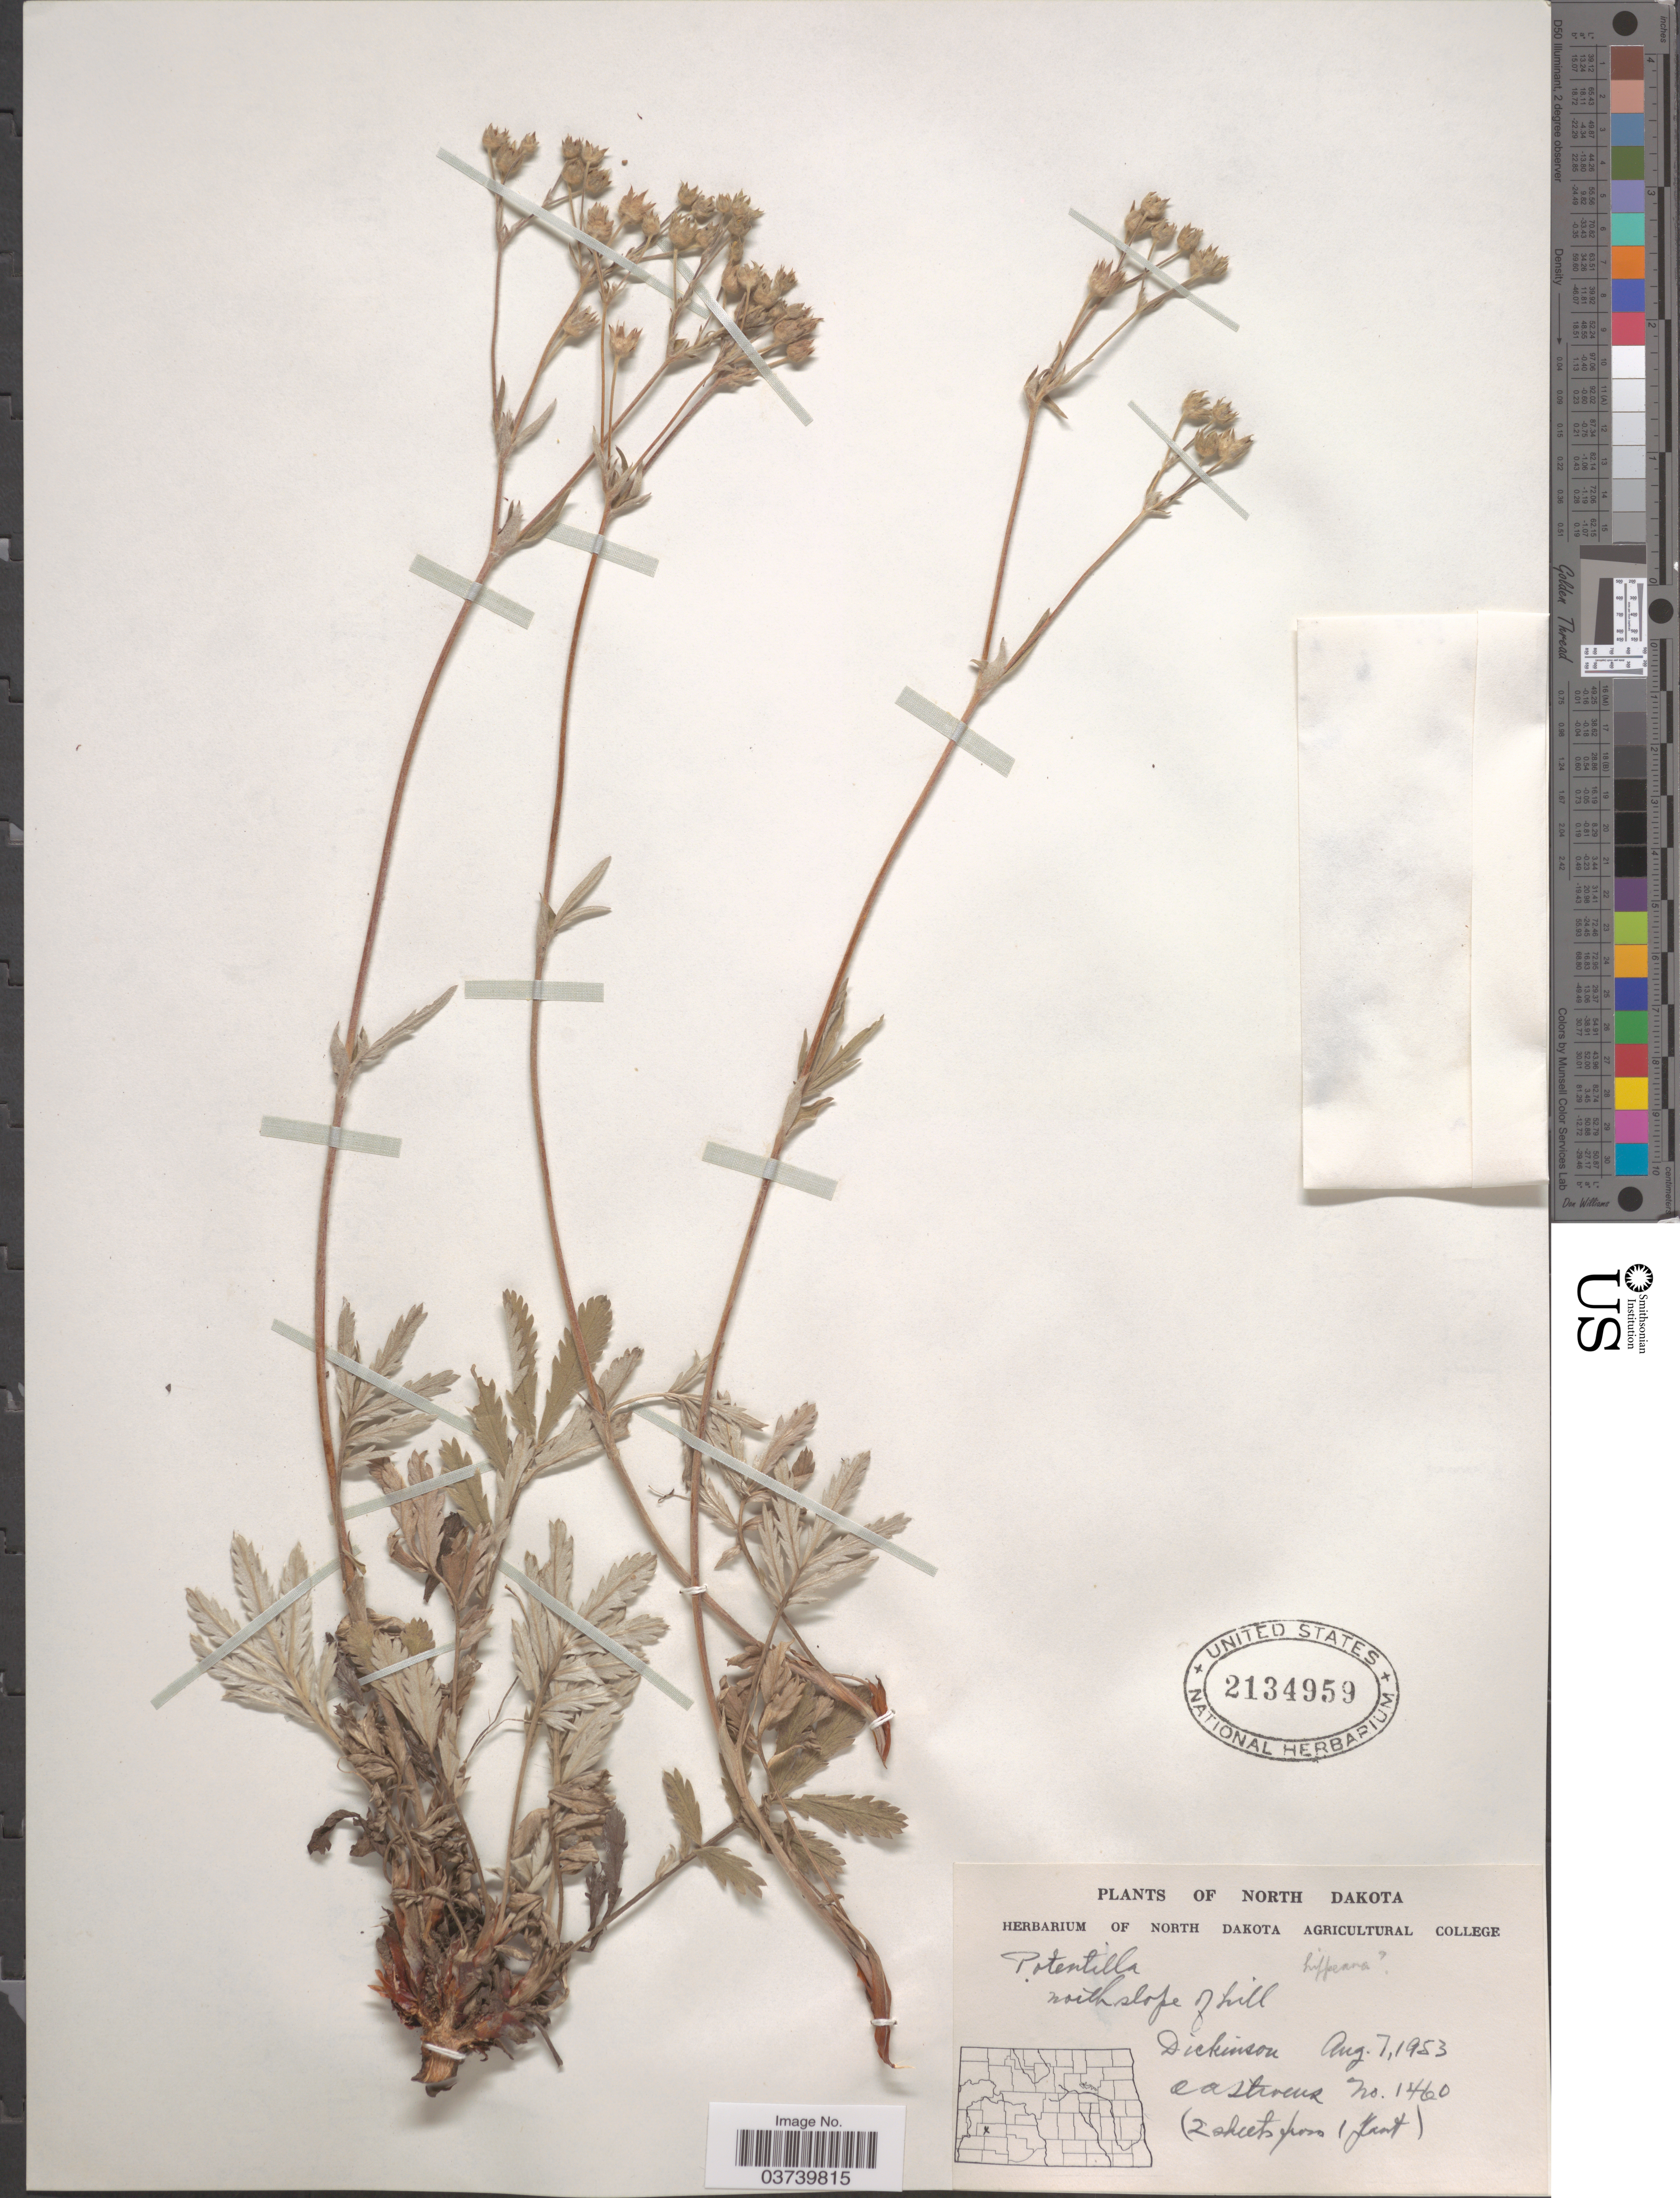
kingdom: Plantae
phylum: Tracheophyta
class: Magnoliopsida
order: Rosales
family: Rosaceae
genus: Potentilla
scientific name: Potentilla hippiana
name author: Lehm.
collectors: O. A. Stevens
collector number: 1460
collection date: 1953-08-07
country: United States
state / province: North Dakota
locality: North slope of hill, Dickinson.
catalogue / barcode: US 2134959